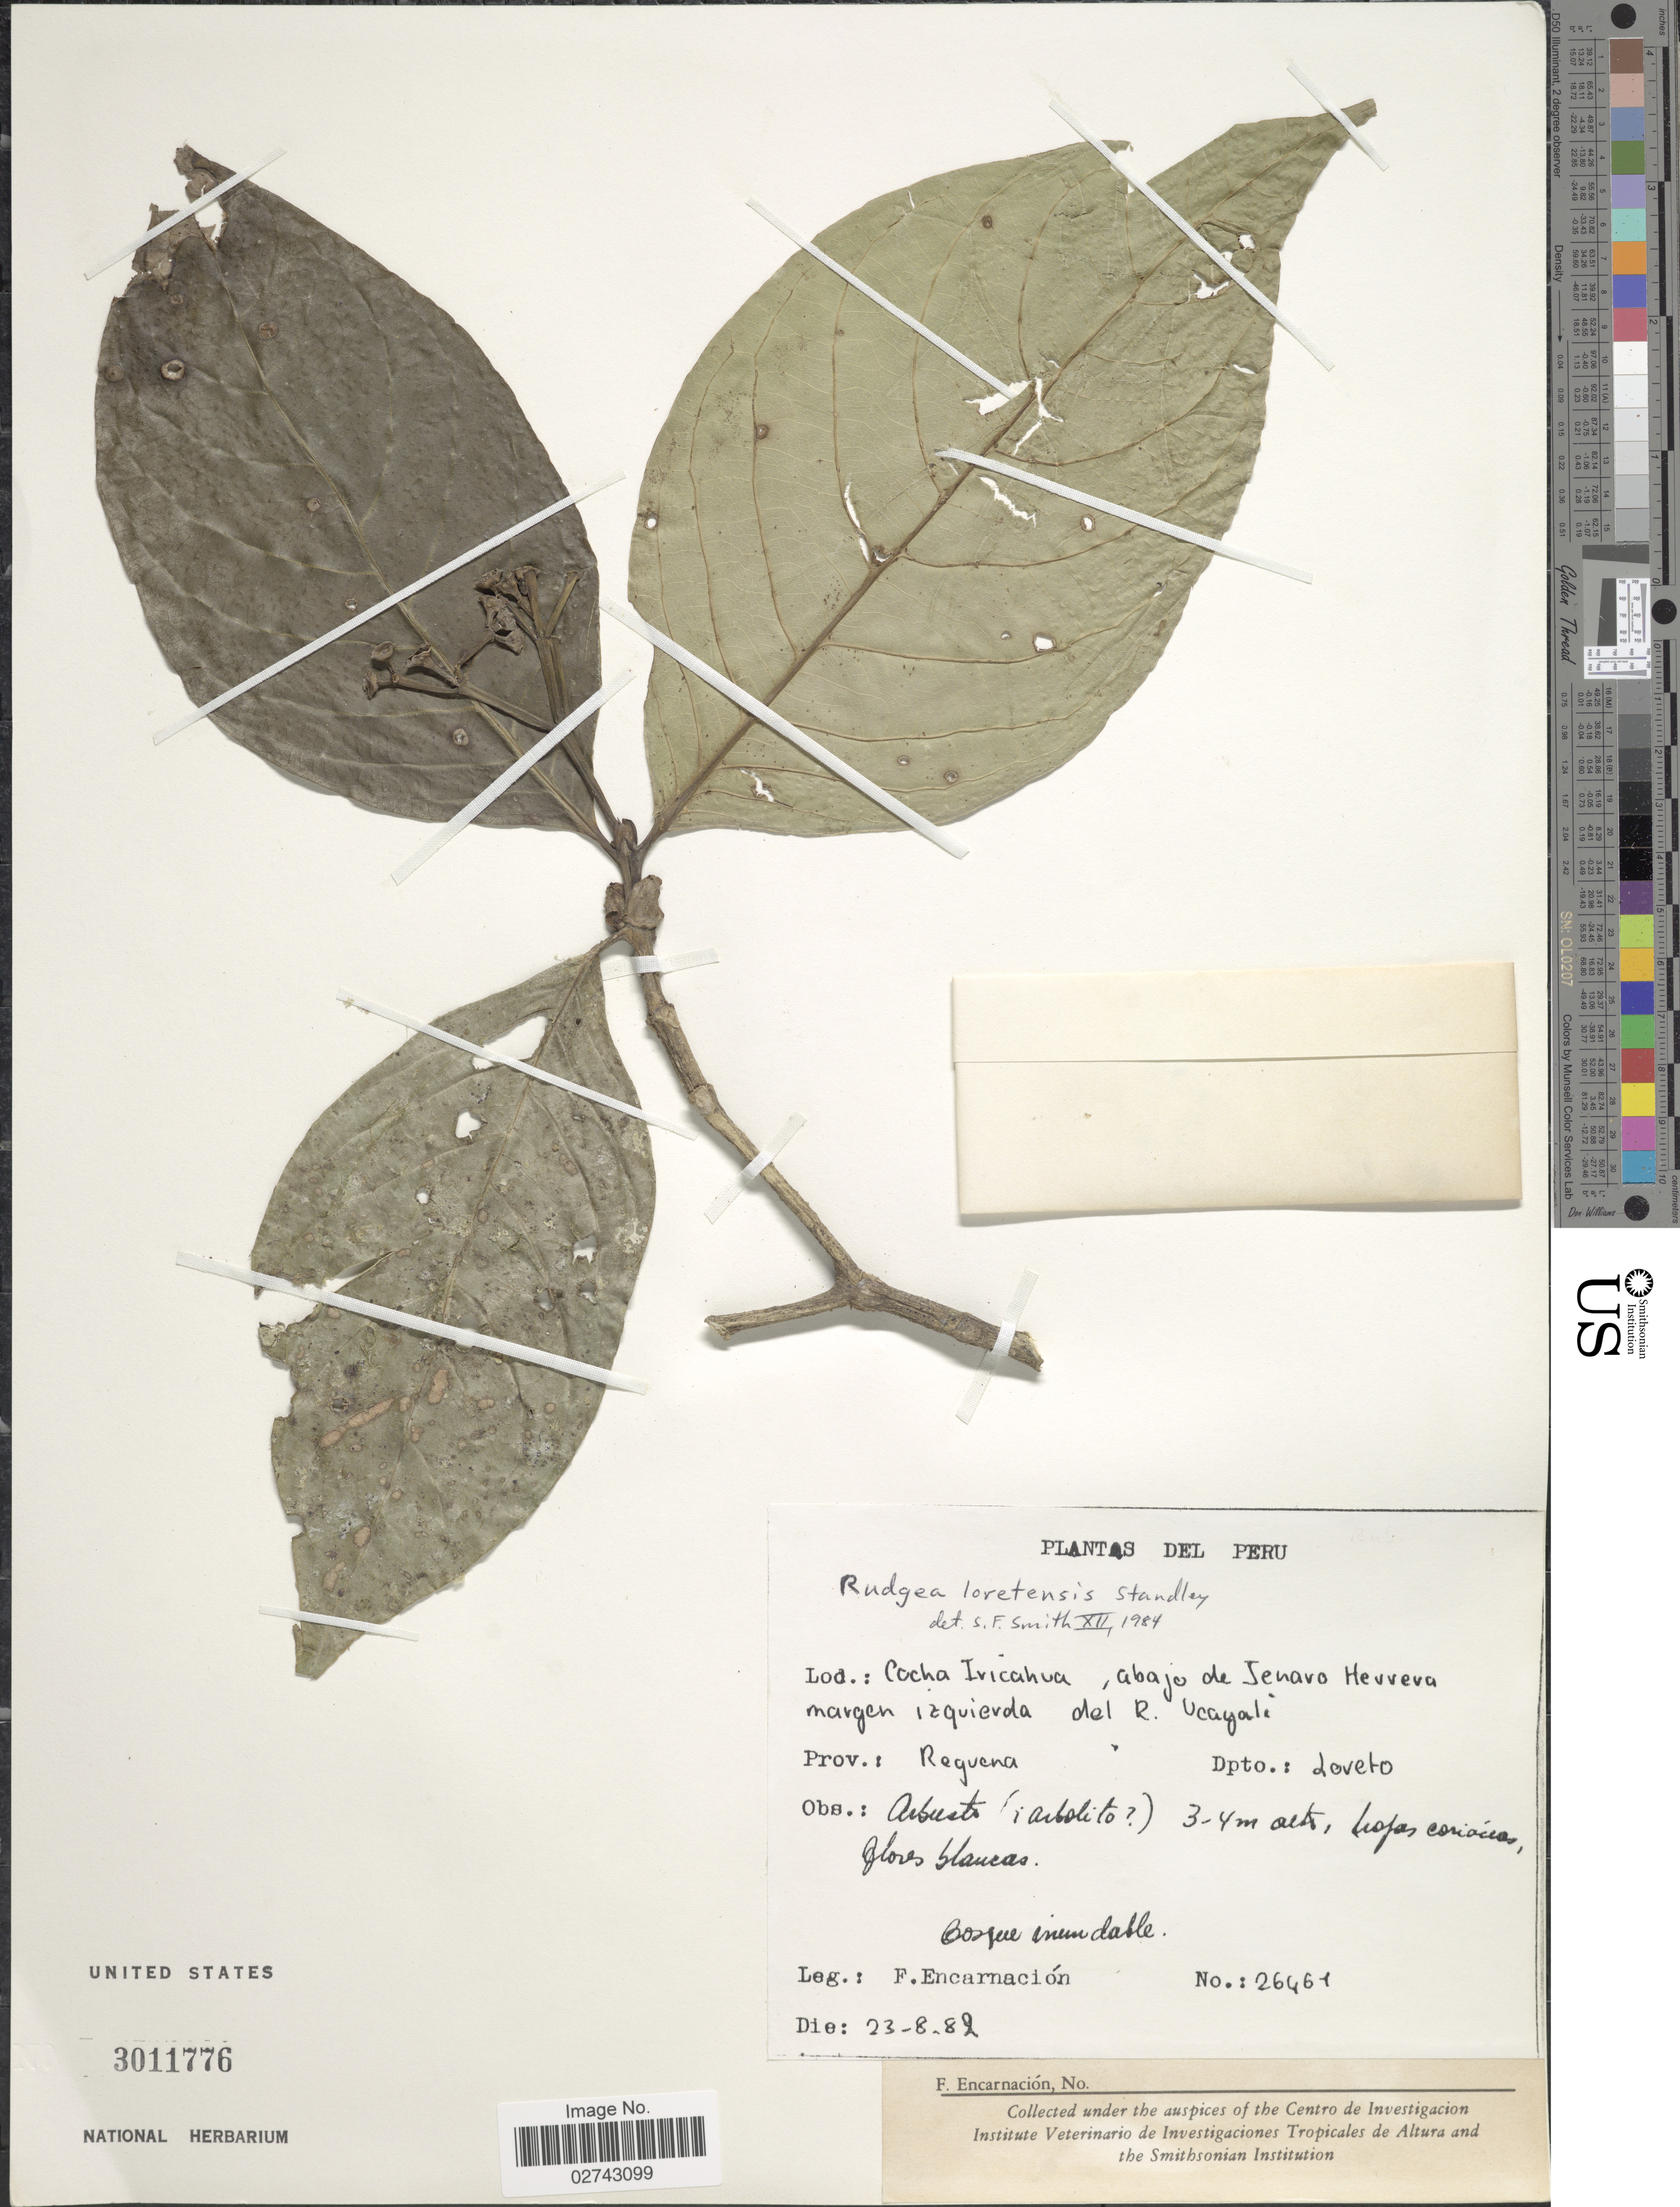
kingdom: Plantae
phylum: Tracheophyta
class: Magnoliopsida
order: Gentianales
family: Rubiaceae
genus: Rudgea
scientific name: Rudgea loretensis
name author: Standl.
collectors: F. Encarnación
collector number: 26461*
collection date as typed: Transcribed d/m/y: 23/8/82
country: Peru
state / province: Loreto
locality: Cocha Ivicahua, abajo de Tenaro Herrera margen izquierda del R. Ucajali. Prov. Requena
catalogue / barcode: US 3011776